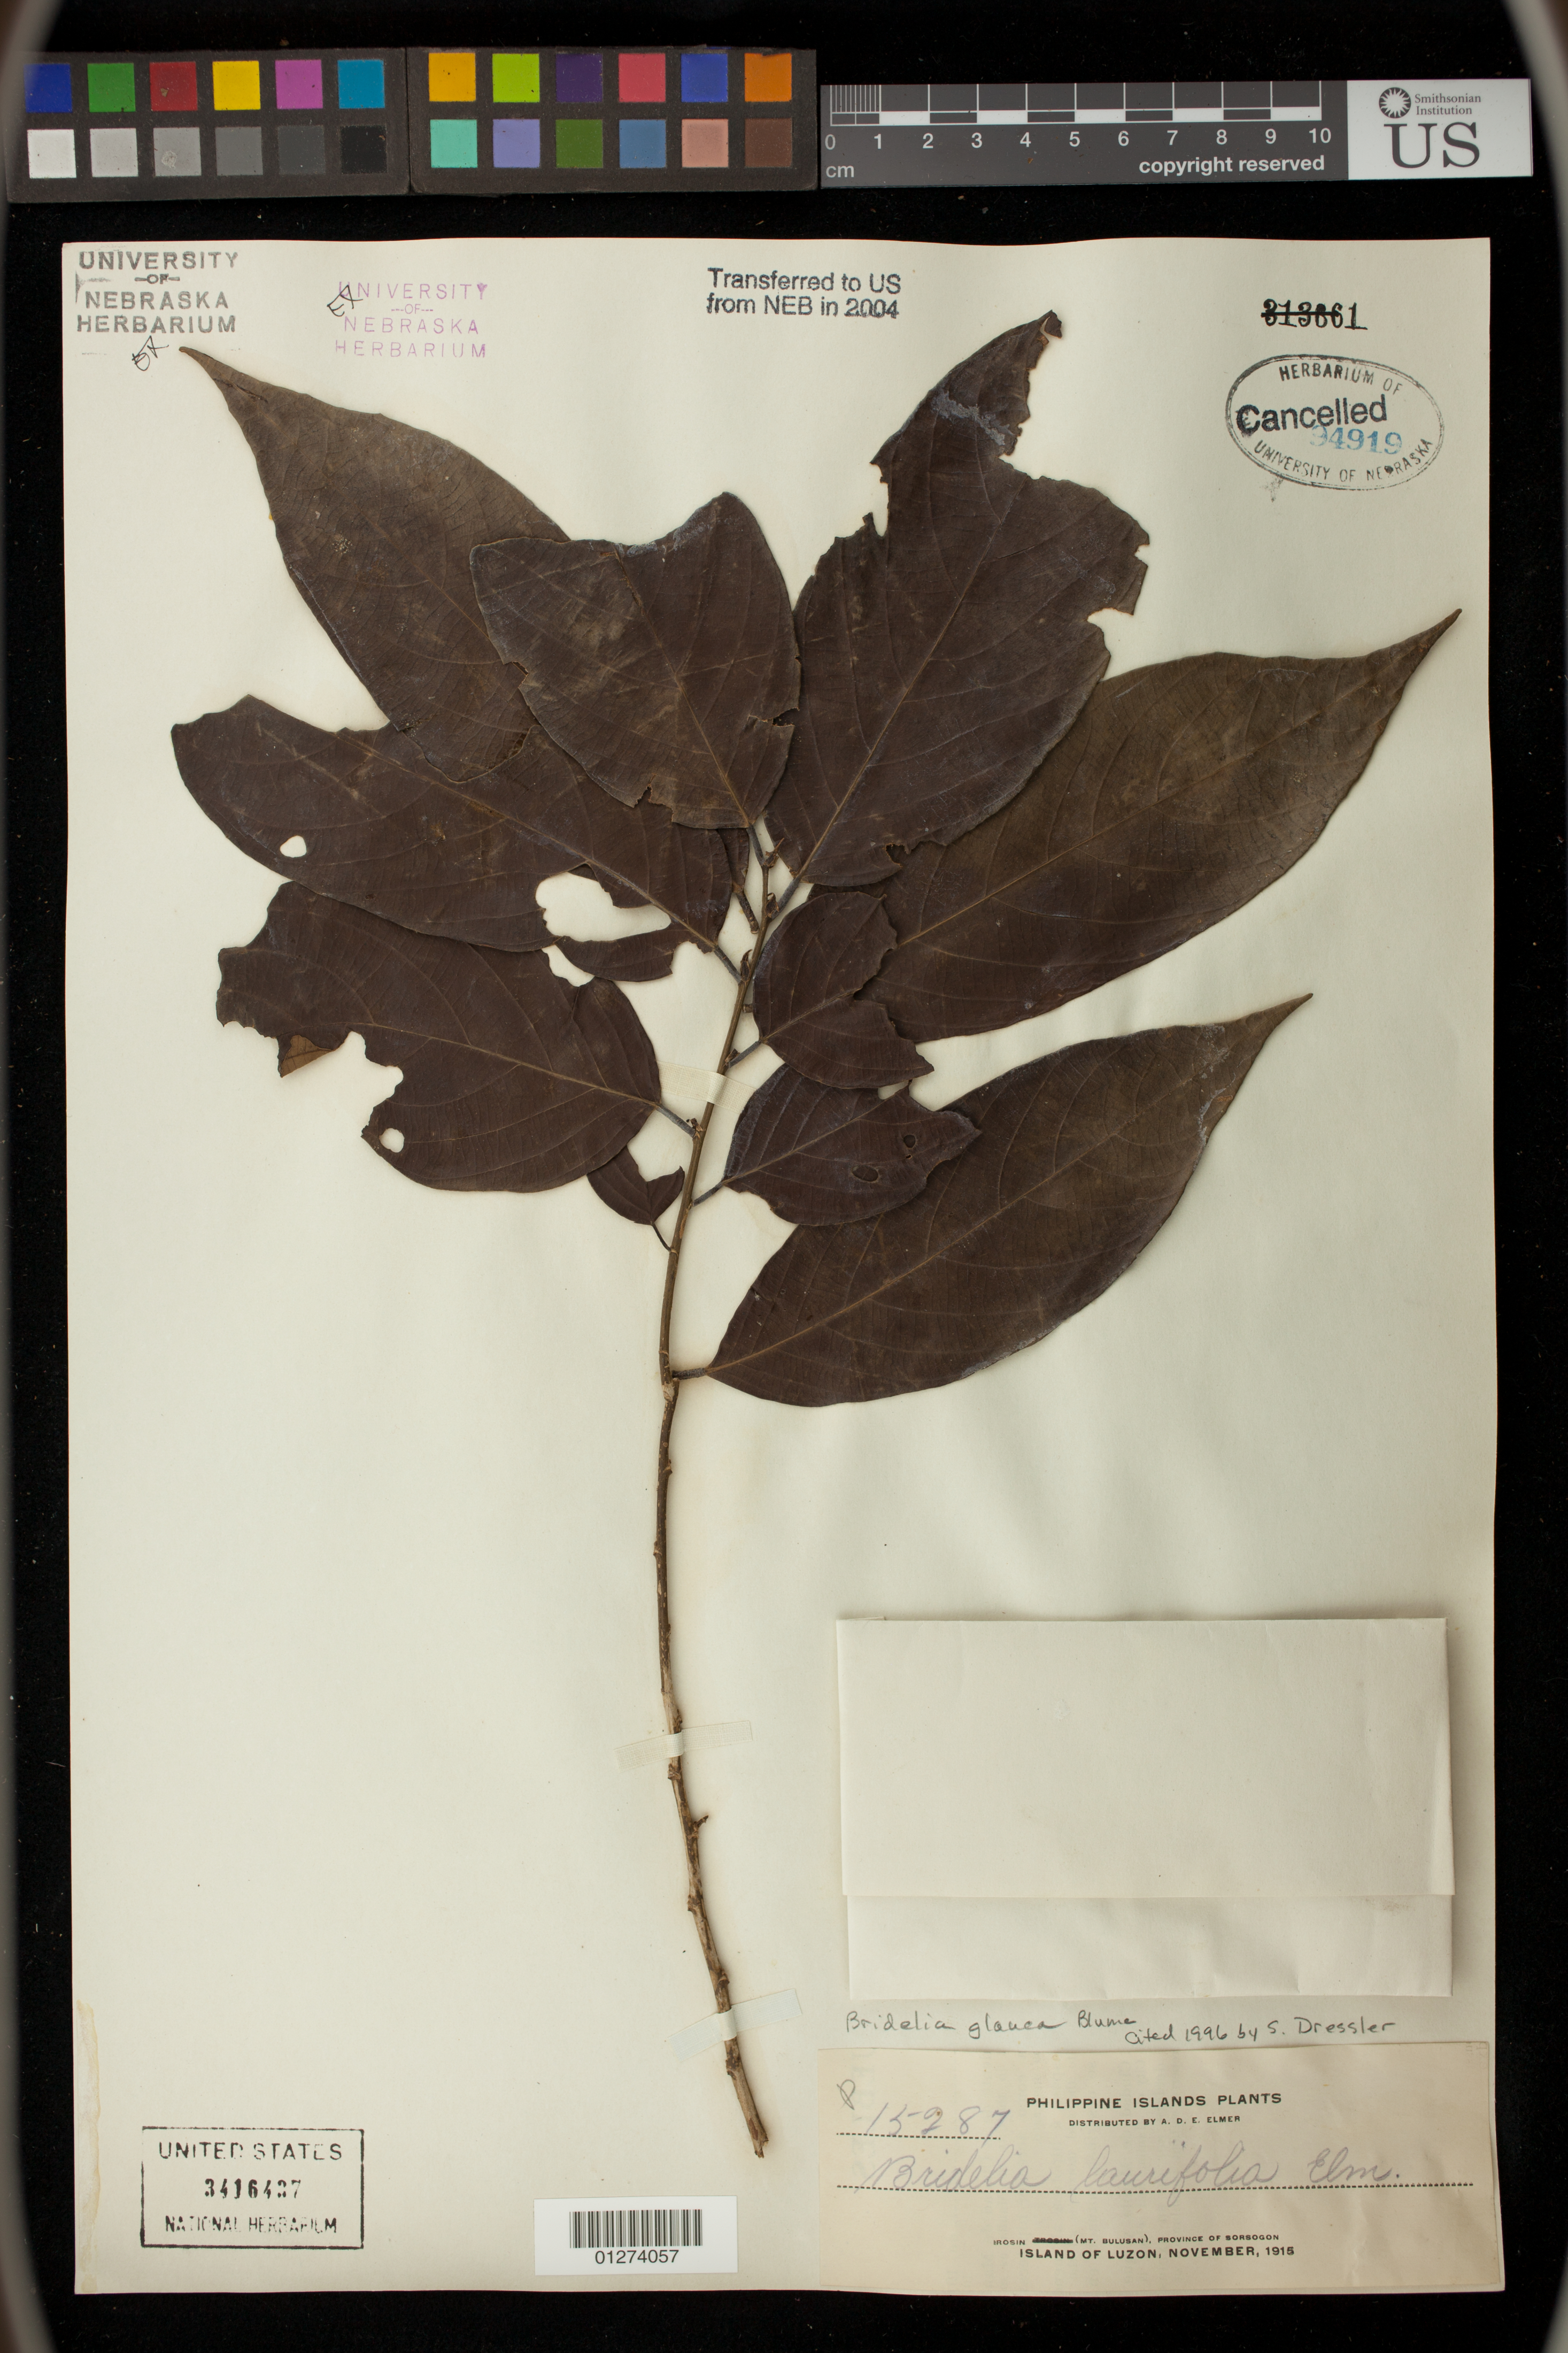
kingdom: Plantae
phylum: Tracheophyta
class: Magnoliopsida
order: Malpighiales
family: Phyllanthaceae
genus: Bridelia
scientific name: Bridelia glauca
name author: Blume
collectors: A. D. E. Elmer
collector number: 15287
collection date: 1915-11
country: Philippines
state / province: Bicol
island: Luzon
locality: Irosin (Mt. Bulusan), Province of Sorsogon, Island of Luzon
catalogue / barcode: US 3416437